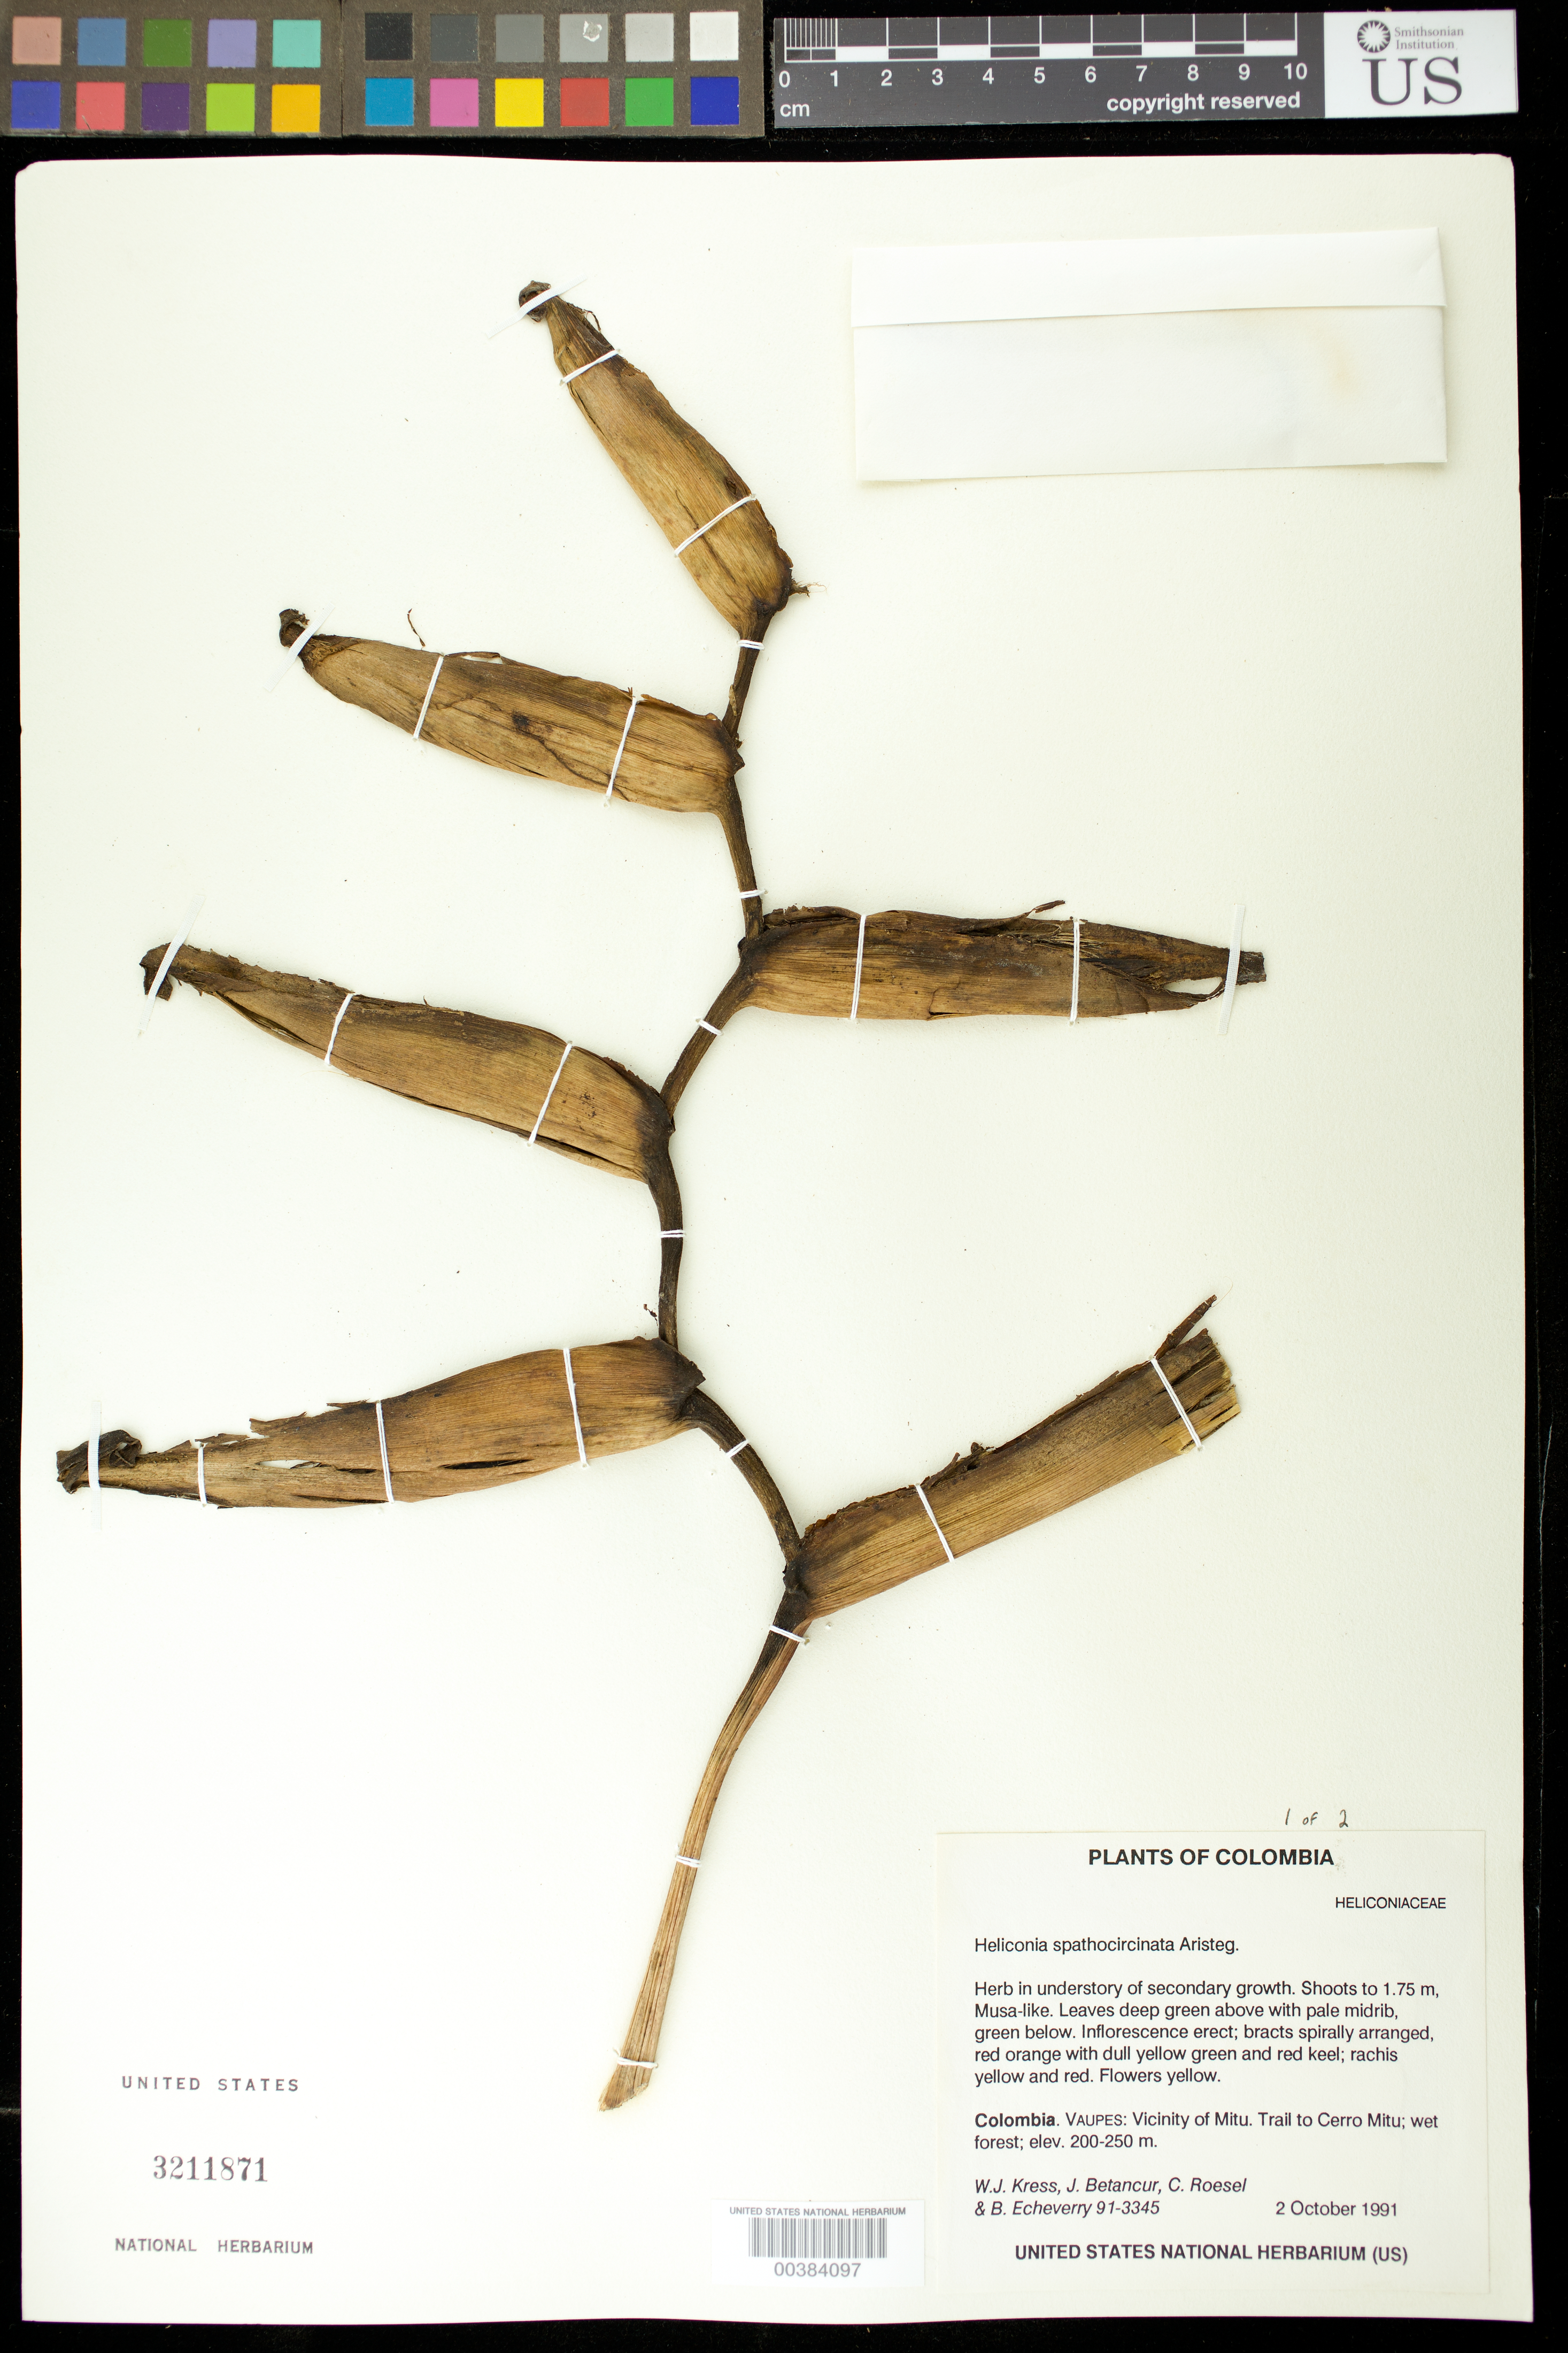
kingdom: Plantae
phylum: Tracheophyta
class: Liliopsida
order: Zingiberales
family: Heliconiaceae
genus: Heliconia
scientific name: Heliconia spathocircinata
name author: Aristeg.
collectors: W. J. Kress, J. C. Betancur, C. S. Roesel & B. Echeverry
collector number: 91-3345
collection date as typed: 02 Oct 1991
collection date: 1991-10-02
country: Colombia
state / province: Vaupés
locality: Vicinity of Mitu, Trail to Cerro Mitu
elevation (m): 200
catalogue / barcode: US 3211871